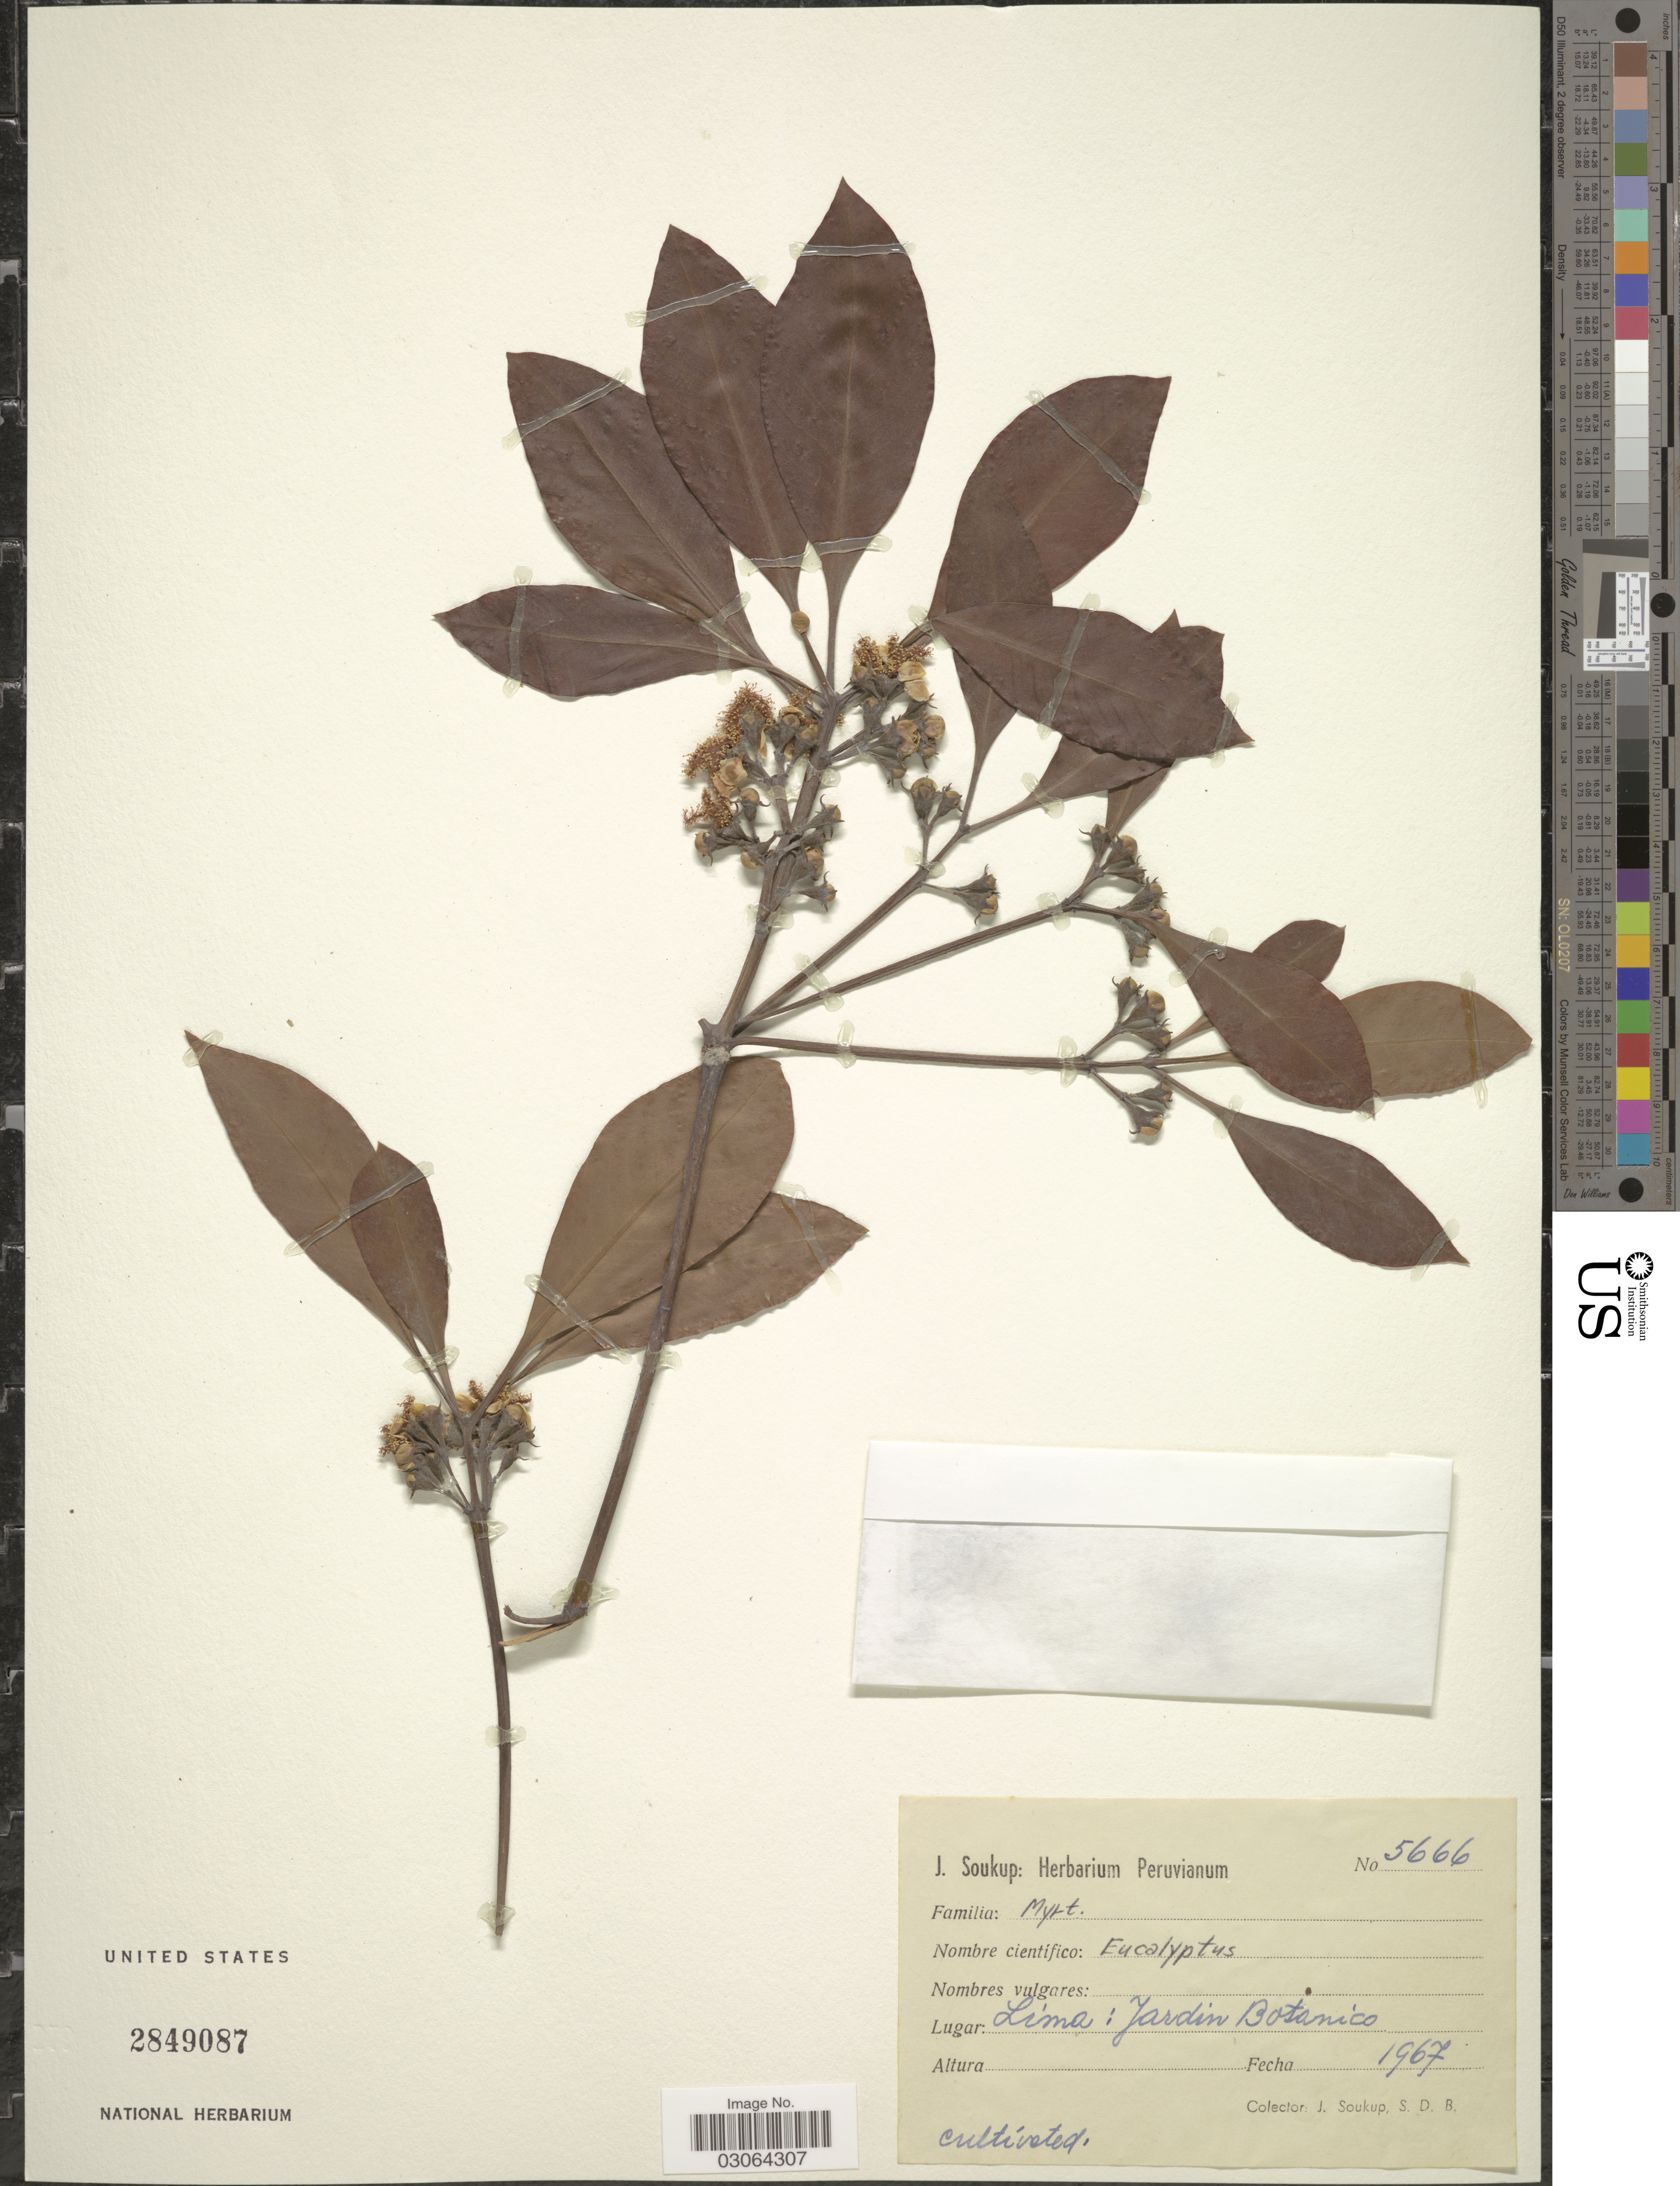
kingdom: Plantae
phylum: Tracheophyta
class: Magnoliopsida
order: Myrtales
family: Myrtaceae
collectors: J. Soukup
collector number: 5666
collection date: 1967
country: Peru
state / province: Lima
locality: Lima: Jardin Botanico.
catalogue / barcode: US 2849087